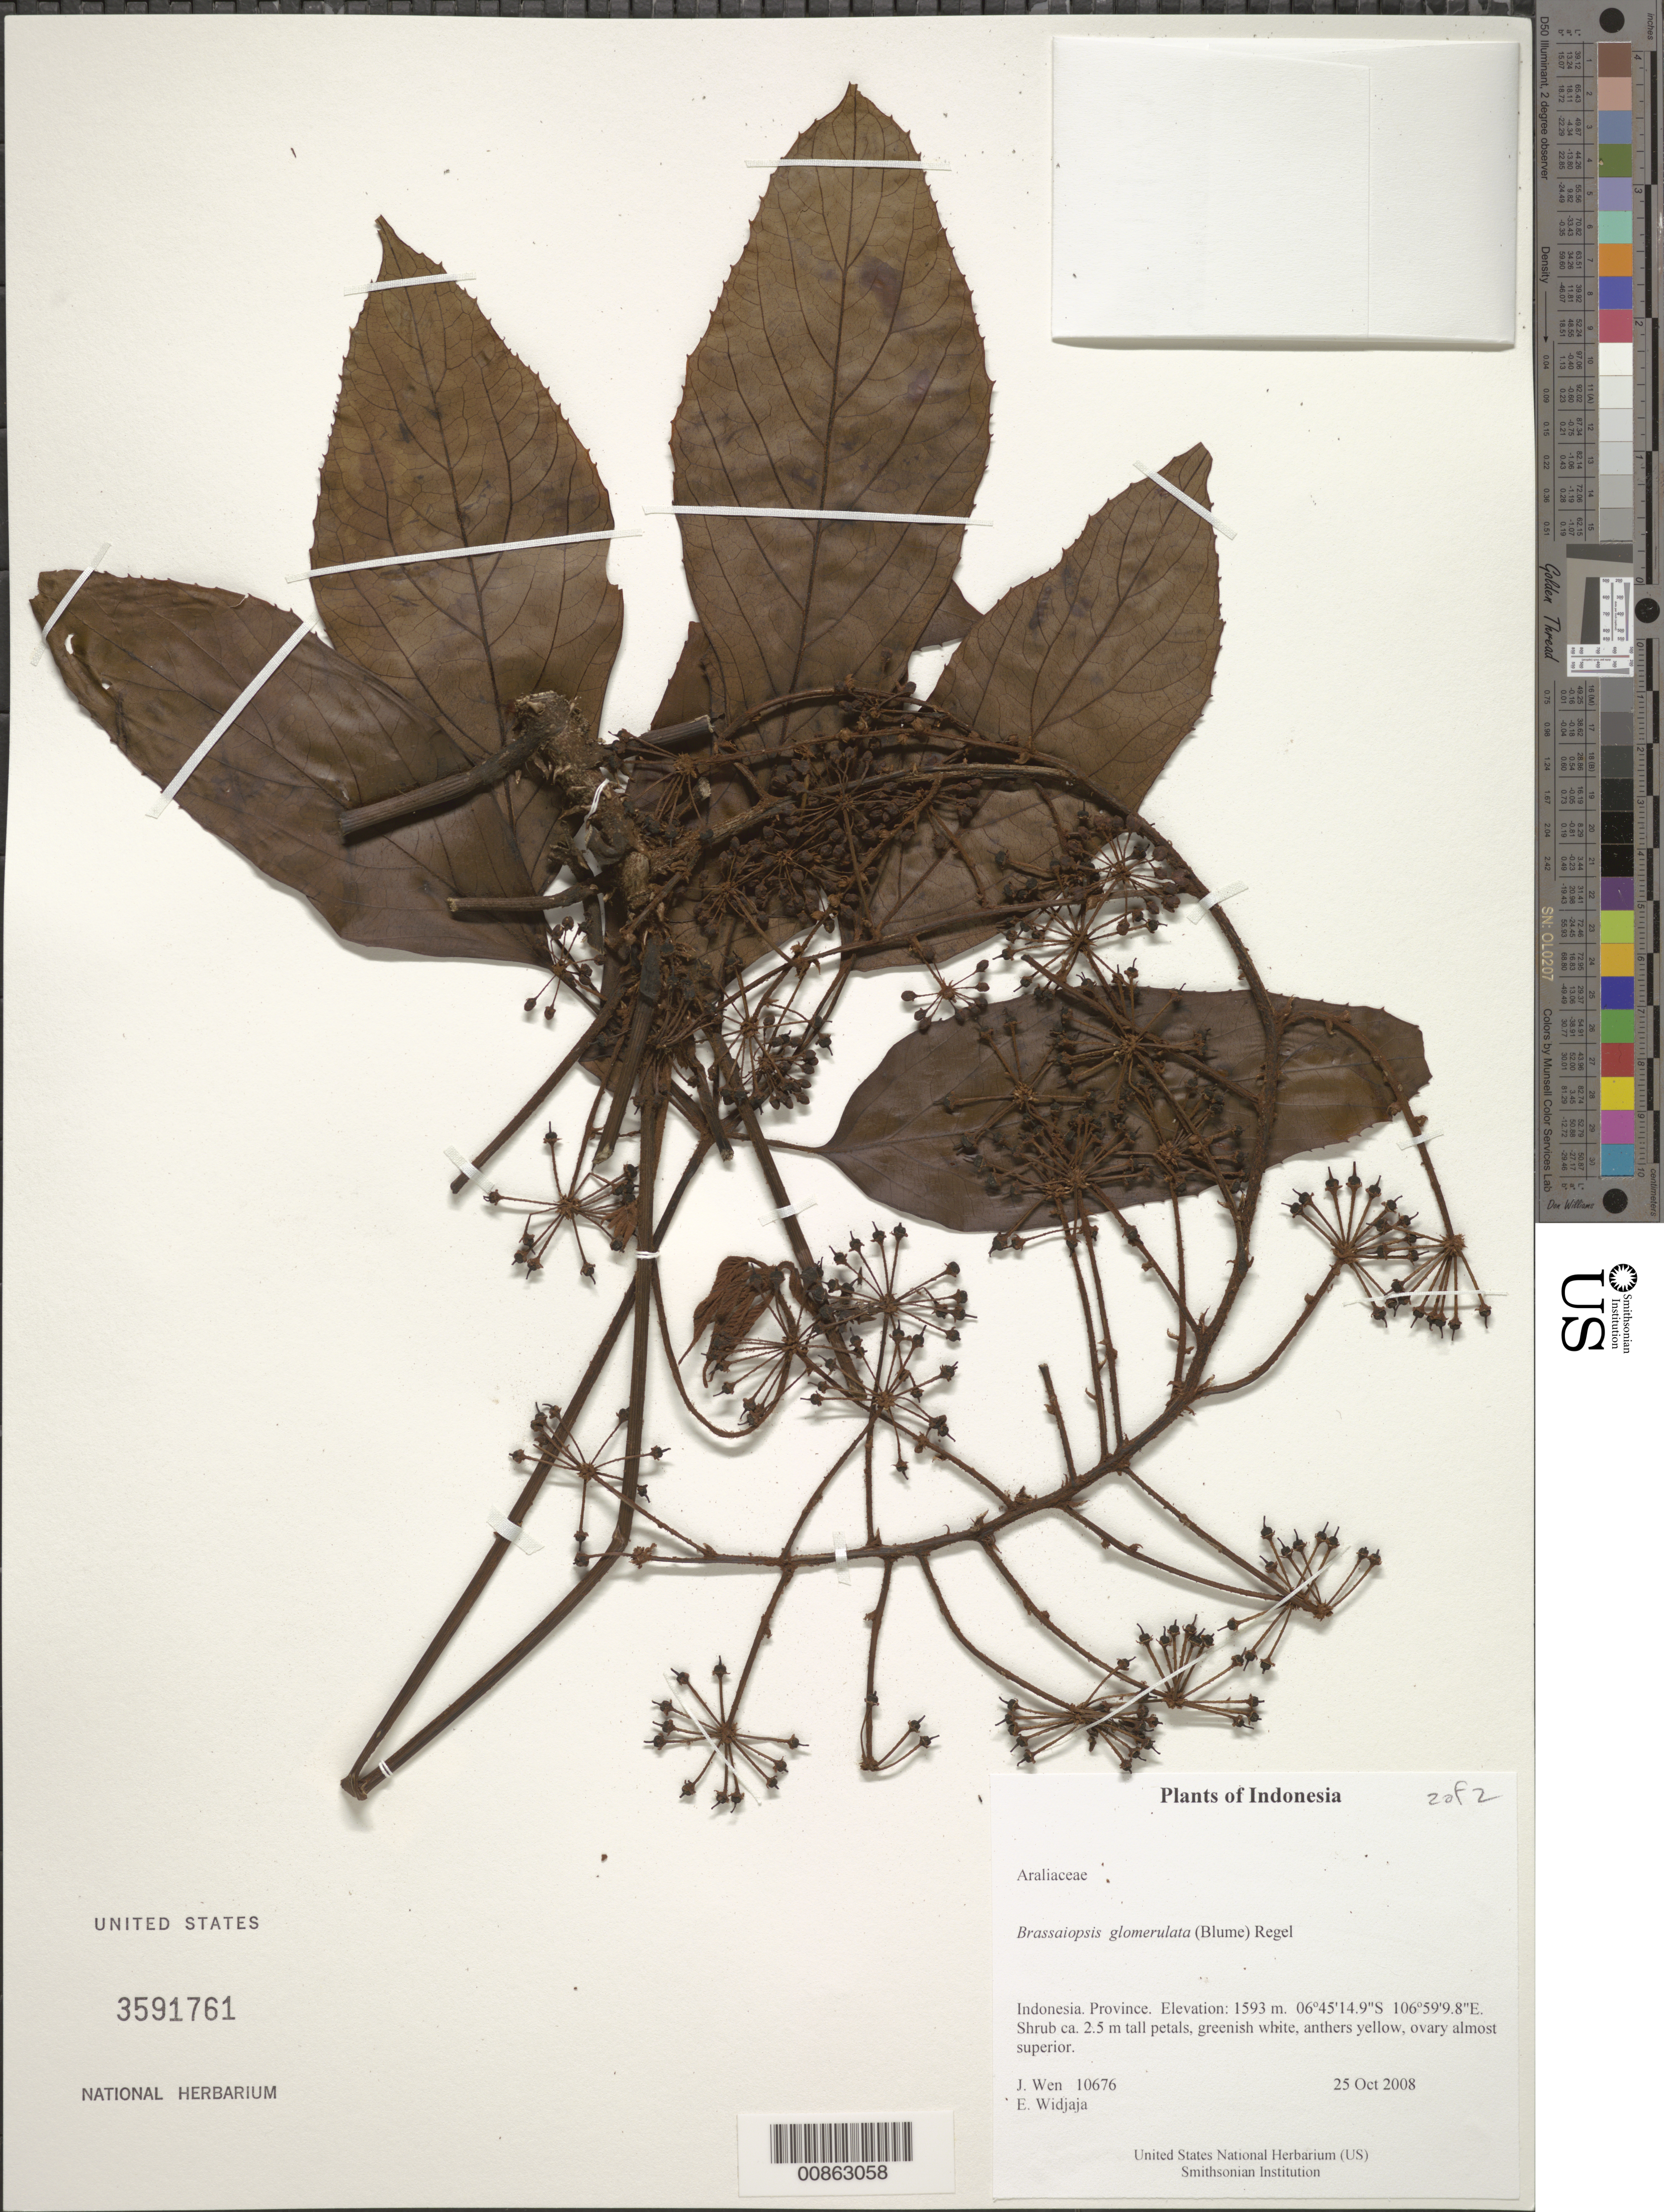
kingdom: Plantae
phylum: Tracheophyta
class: Magnoliopsida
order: Apiales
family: Araliaceae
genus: Brassaiopsis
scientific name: Brassaiopsis glomerulata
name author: (Blume) Regel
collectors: J. Wen & E. A. Widjaja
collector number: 10676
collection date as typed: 25 Oct 2008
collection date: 2008-10-25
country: Indonesia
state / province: Java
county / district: Jawa Barat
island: Java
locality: District Pacet, Cibodas.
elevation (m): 1593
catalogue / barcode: US 3591761